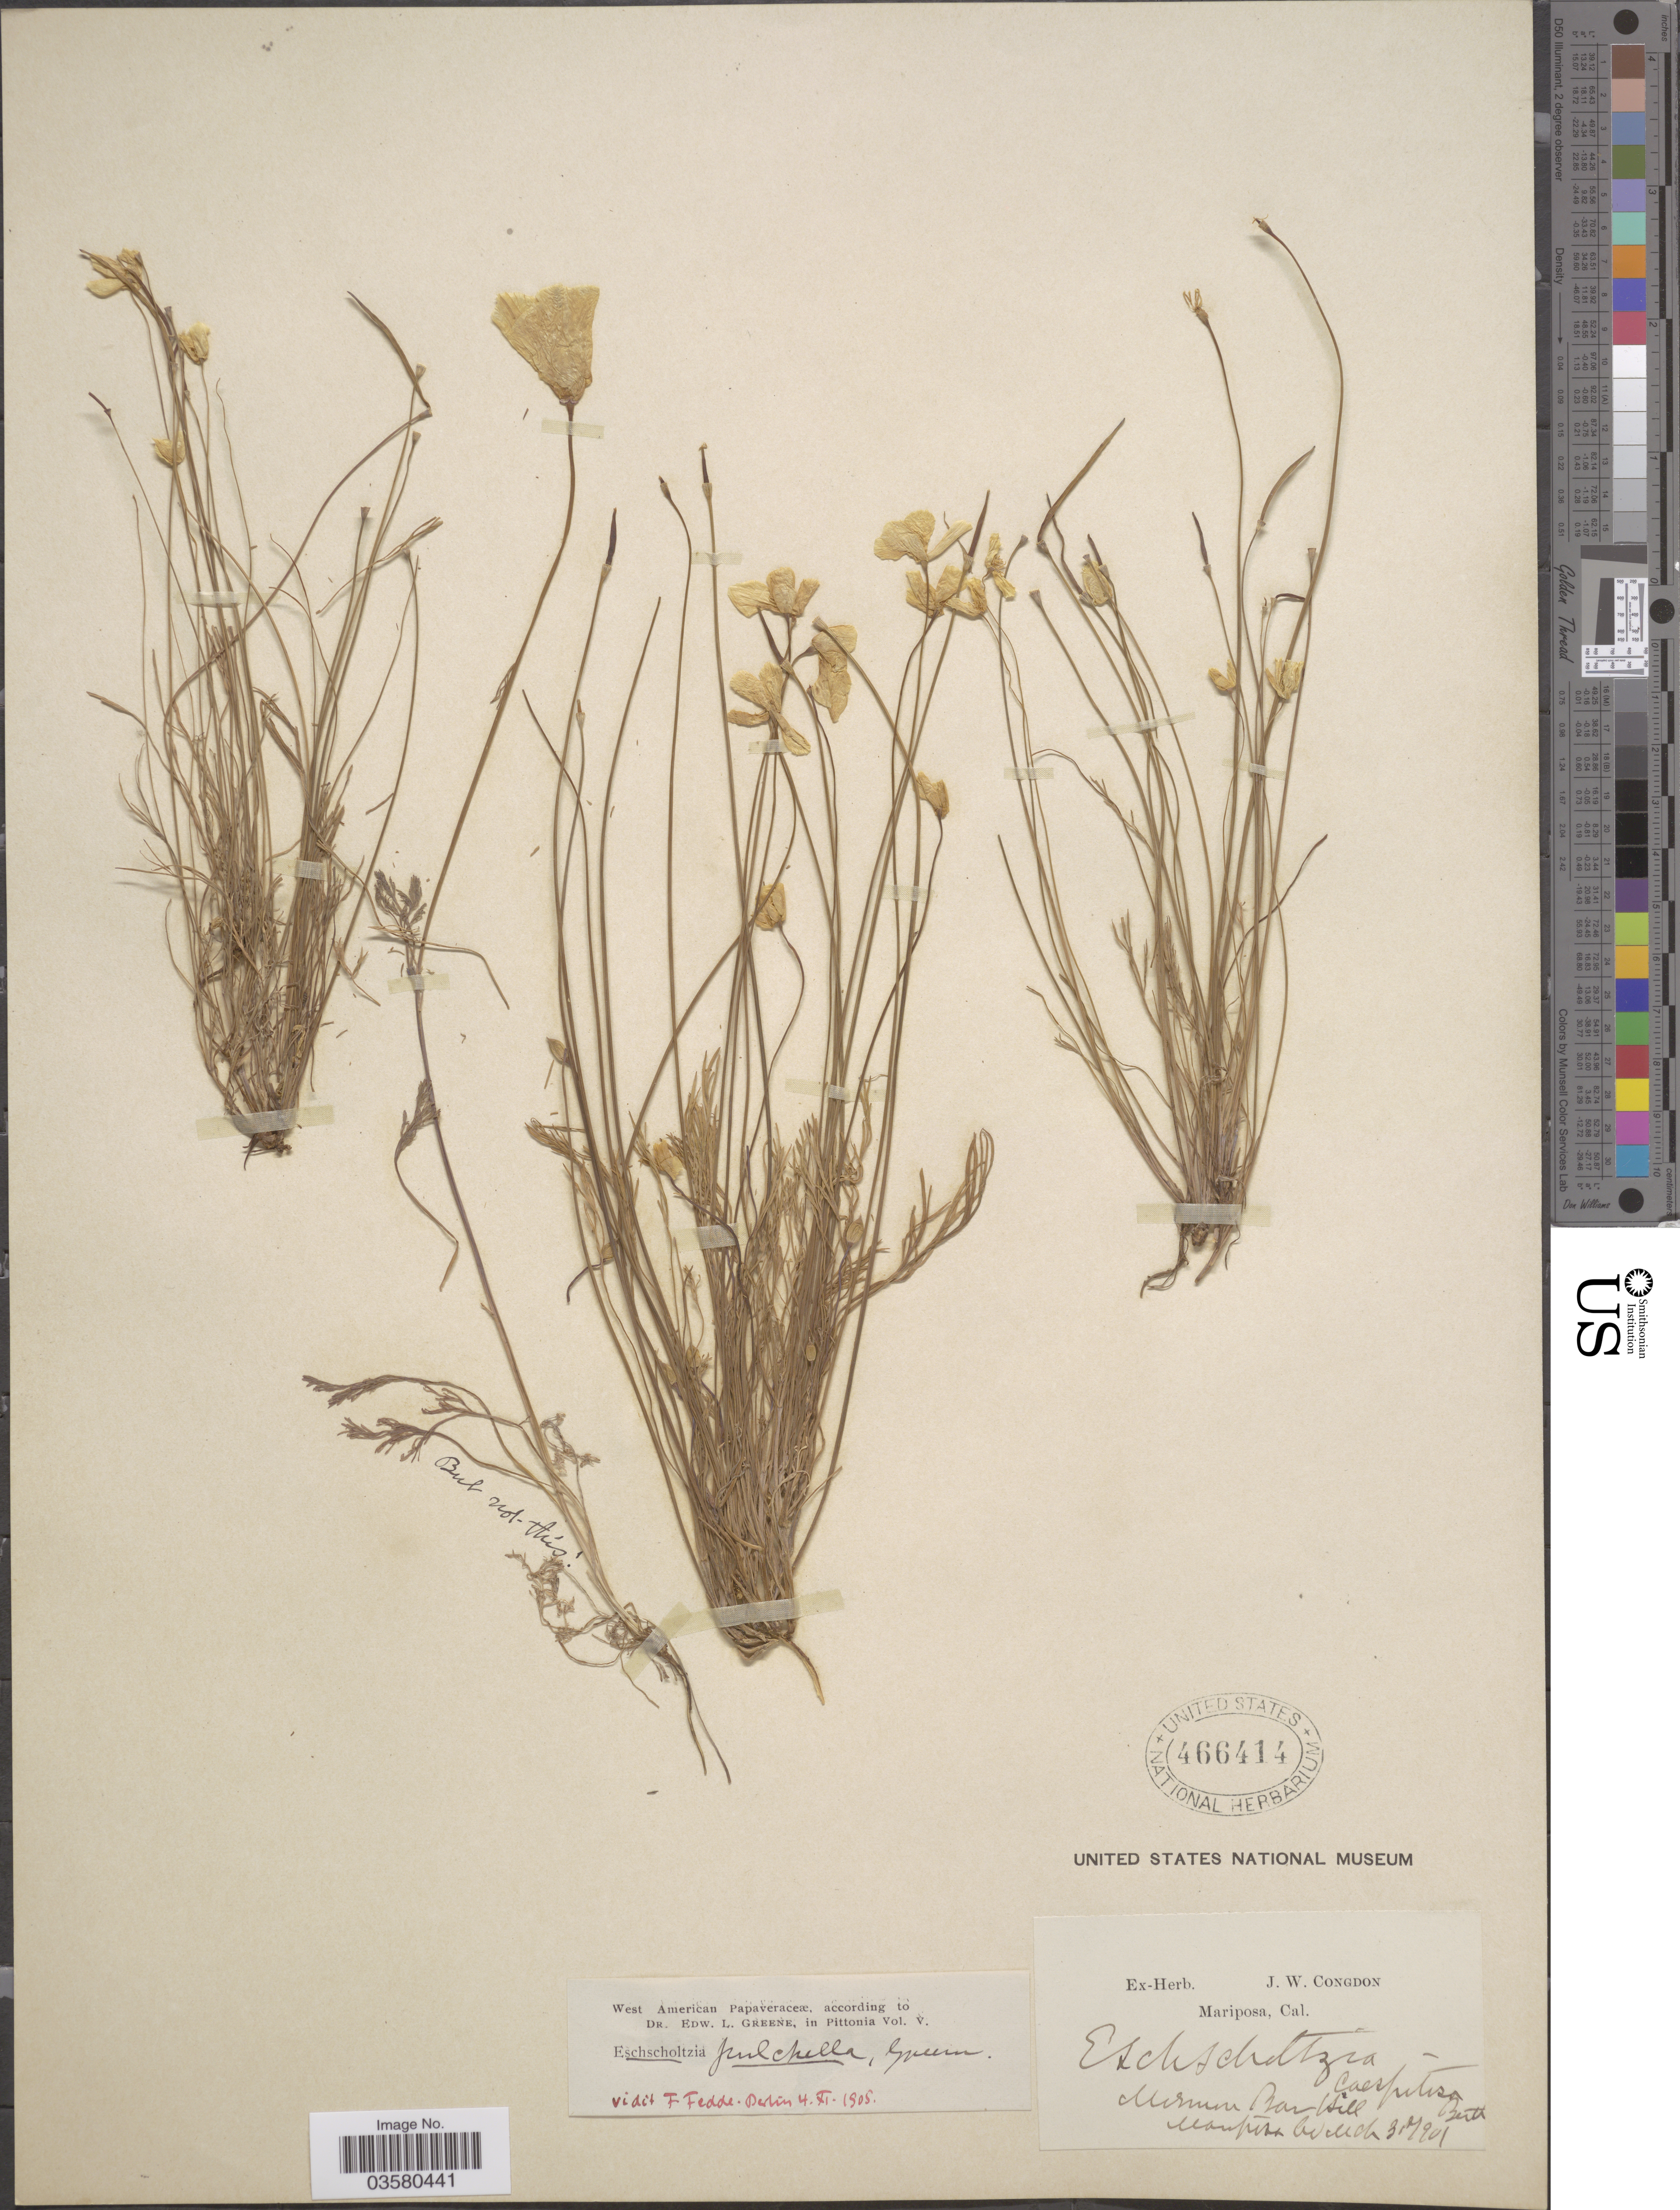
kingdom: Plantae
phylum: Tracheophyta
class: Magnoliopsida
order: Ranunculales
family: Papaveraceae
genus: Eschscholzia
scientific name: Eschscholzia lobbii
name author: Greene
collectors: ex herb. J. W. Congdon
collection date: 1901-03-31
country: United States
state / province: California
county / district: Mariposa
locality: Mariposa. Mormon Bar Hill.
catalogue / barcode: US 466414